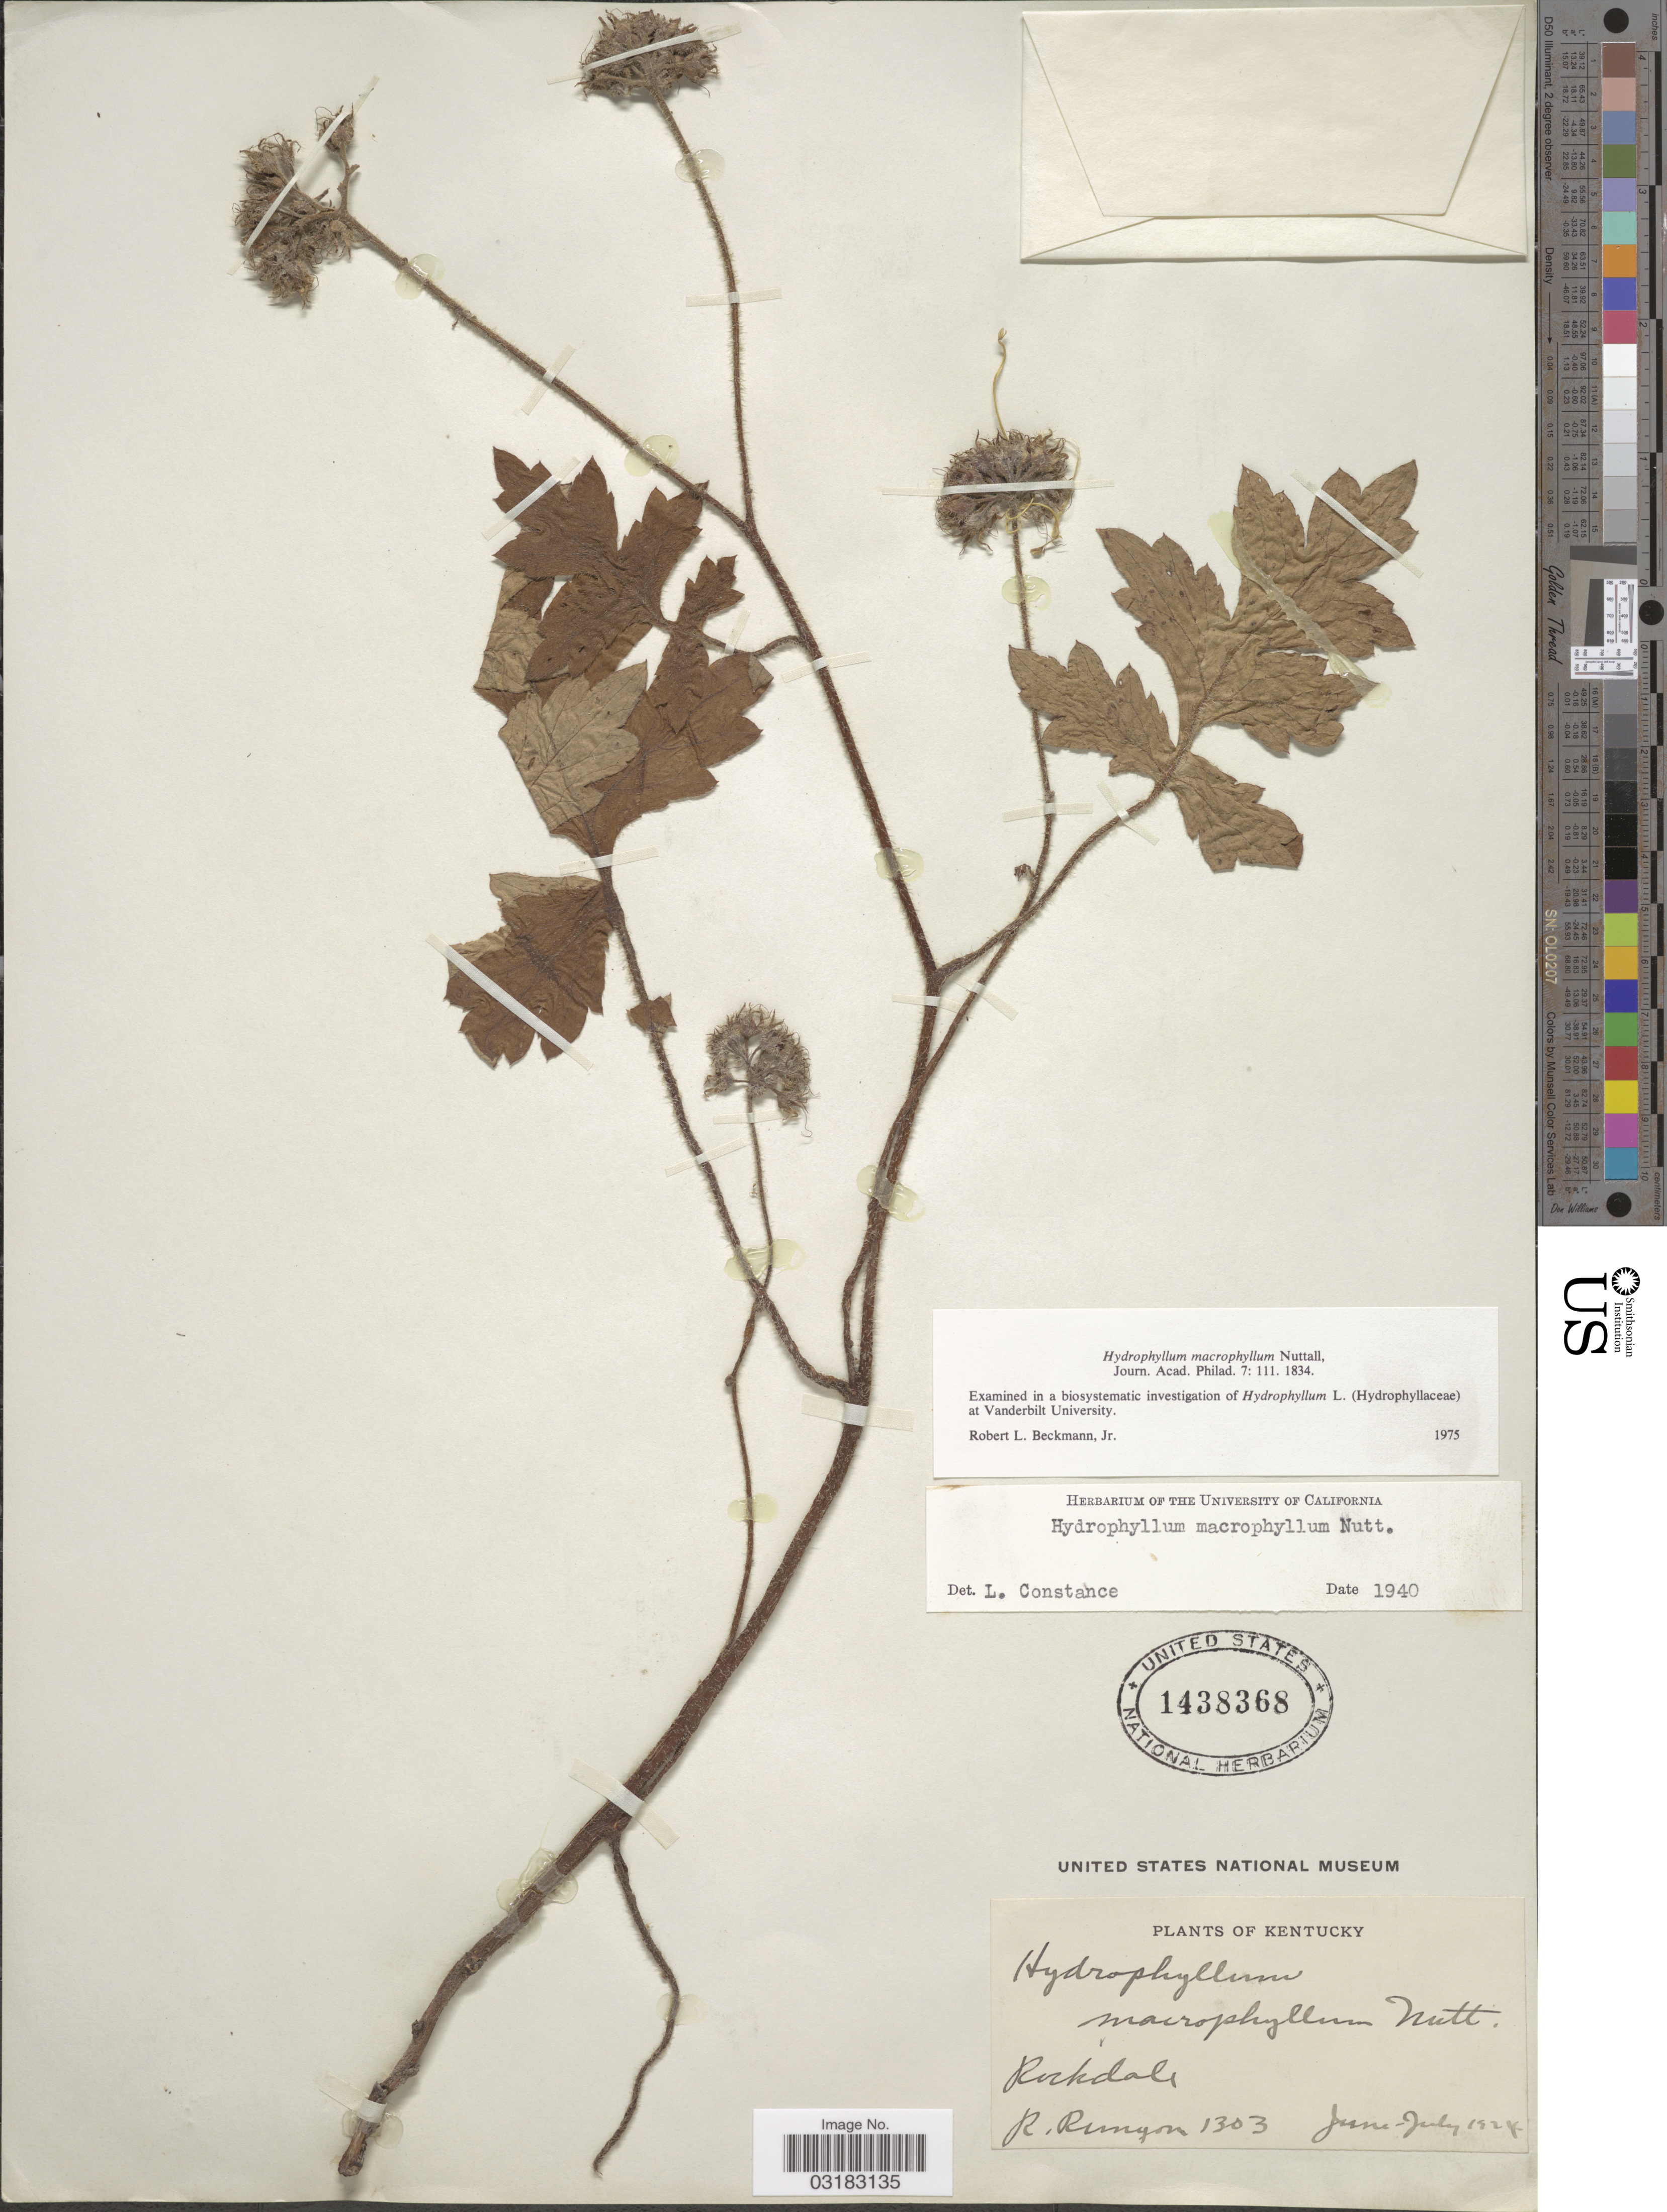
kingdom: Plantae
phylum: Tracheophyta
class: Magnoliopsida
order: Boraginales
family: Hydrophyllaceae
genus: Hydrophyllum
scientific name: Hydrophyllum macrophyllum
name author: Nutt.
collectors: R. Runyon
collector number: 1303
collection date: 1924-06/1924-07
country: United States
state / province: Kentucky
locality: Rockdale.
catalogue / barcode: US 1438368